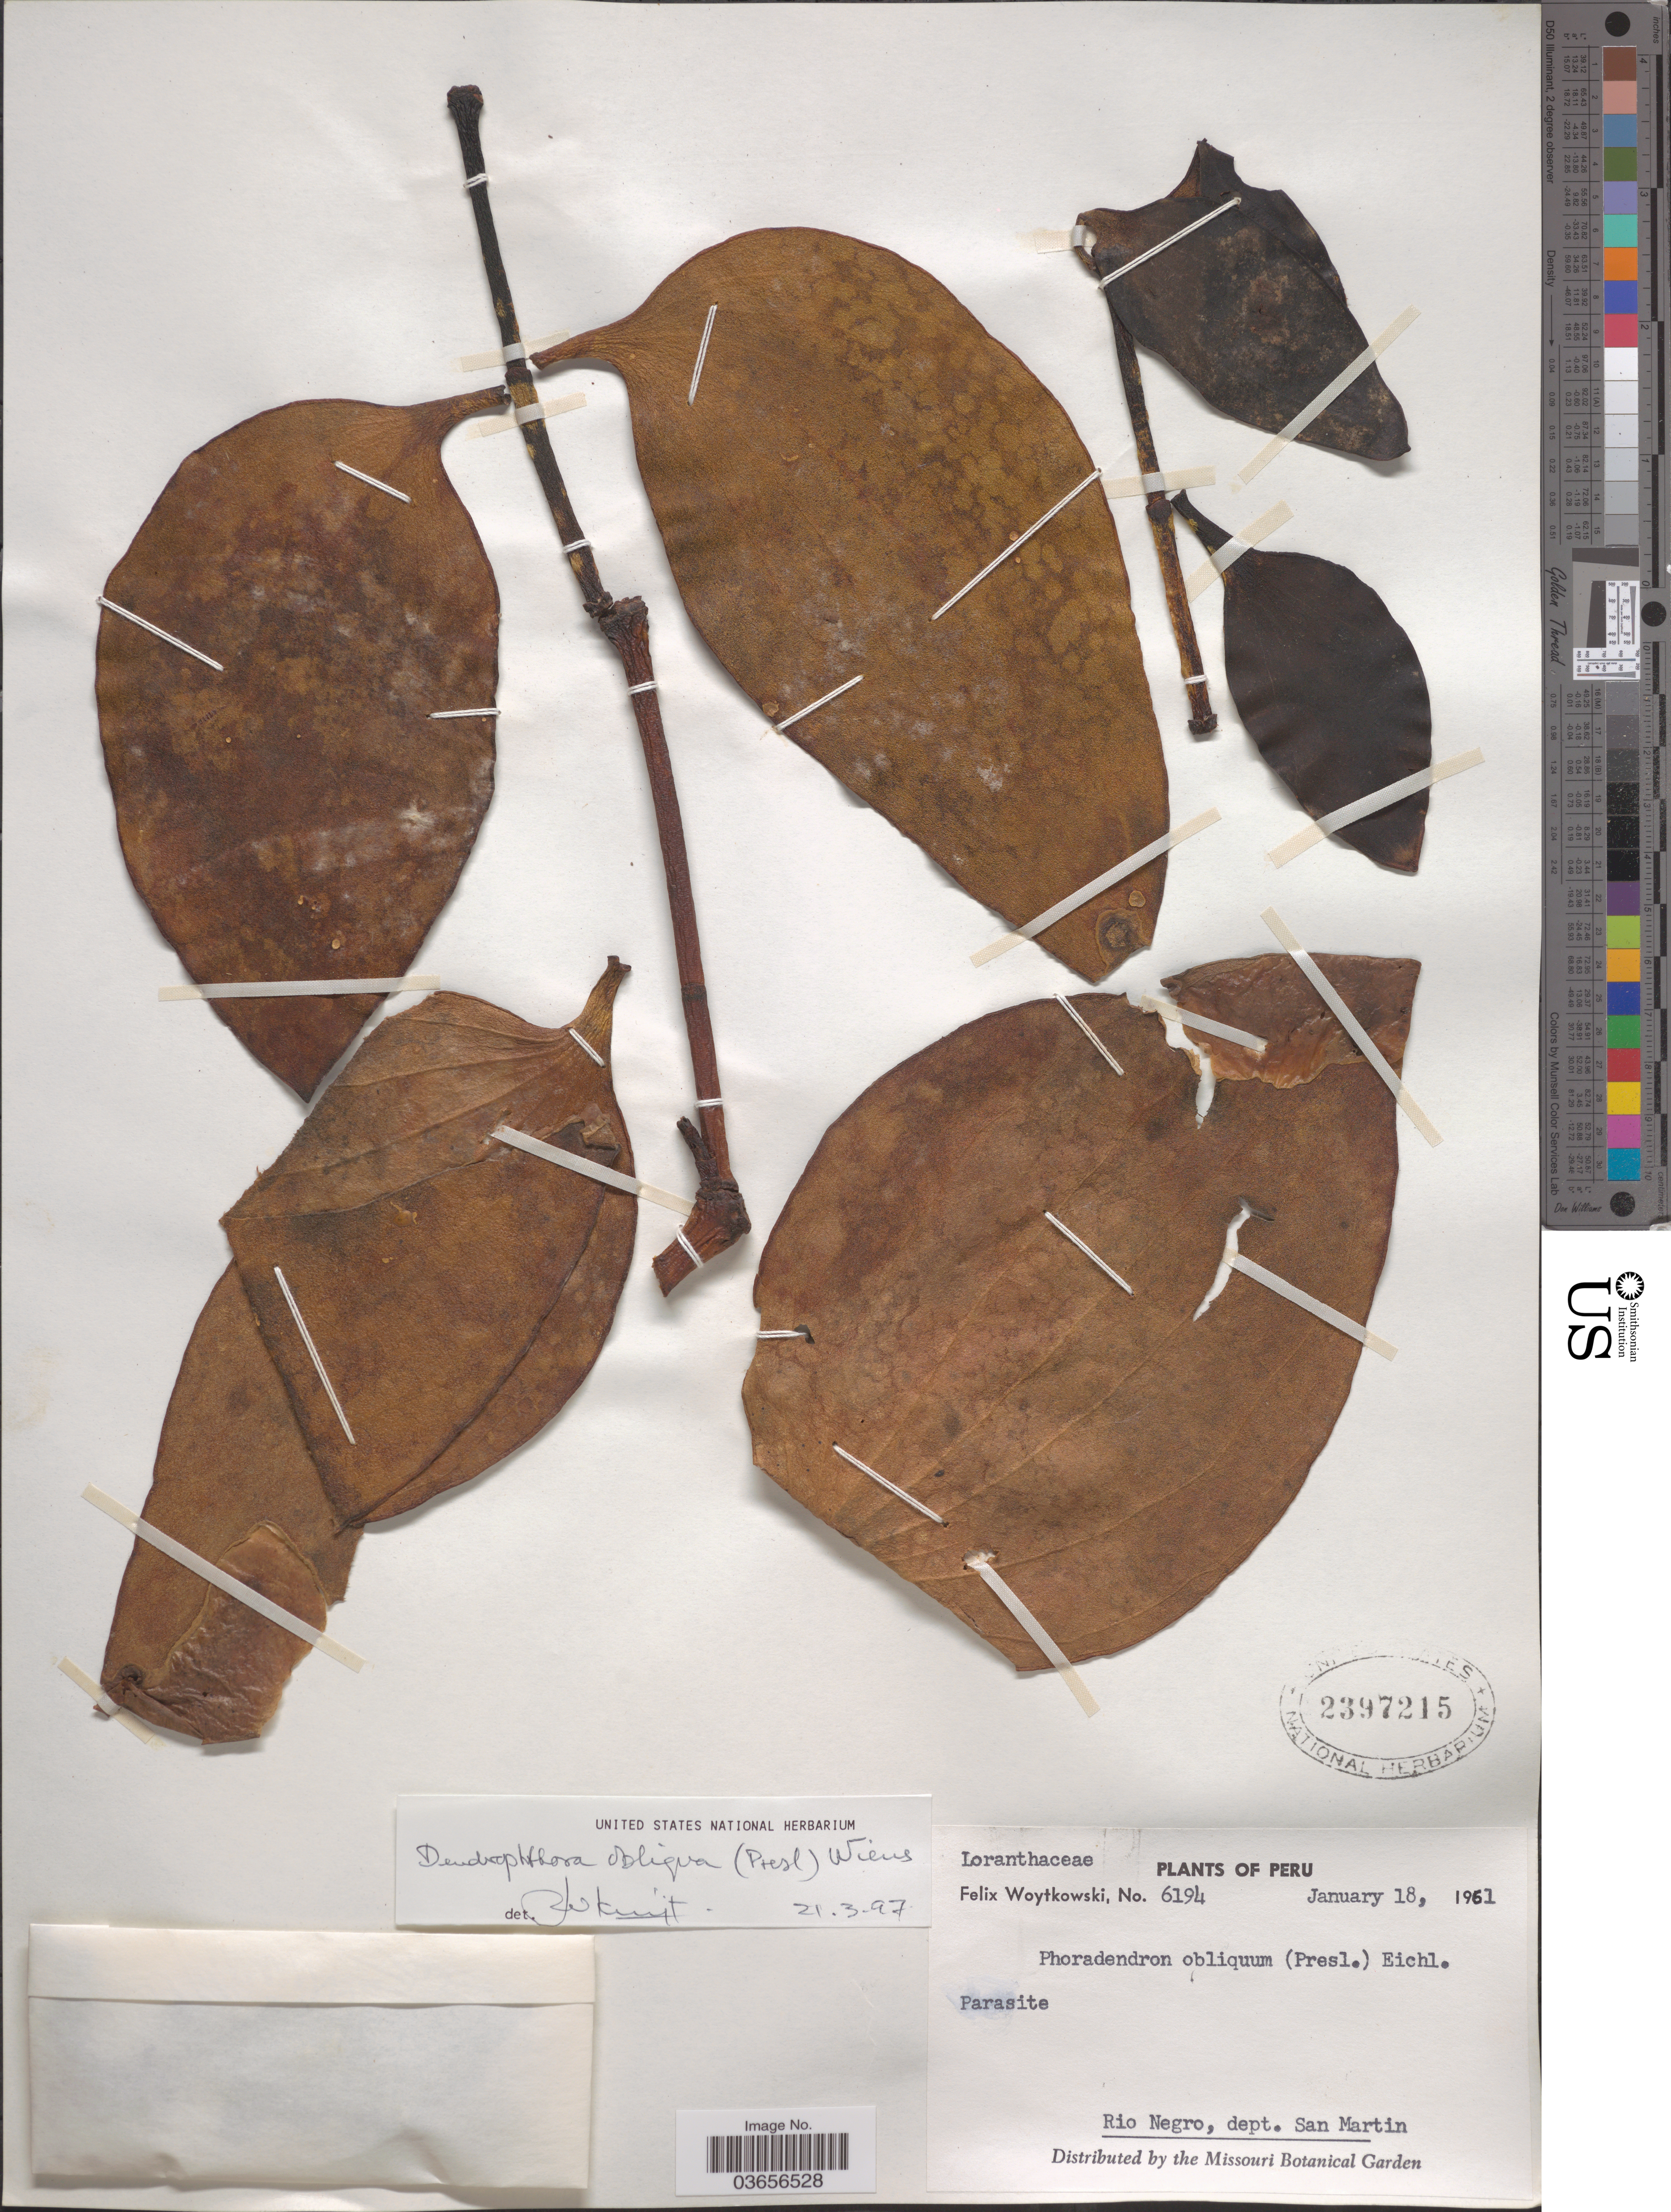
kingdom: Plantae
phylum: Tracheophyta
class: Magnoliopsida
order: Santalales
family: Viscaceae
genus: Dendrophthora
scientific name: Dendrophthora obliqua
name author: (C. Presl) Wiens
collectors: F. Woytkowski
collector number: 6194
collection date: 1961-01-18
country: Peru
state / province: San Martín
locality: Rio Negro, dept. San Martin.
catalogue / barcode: US 2397215